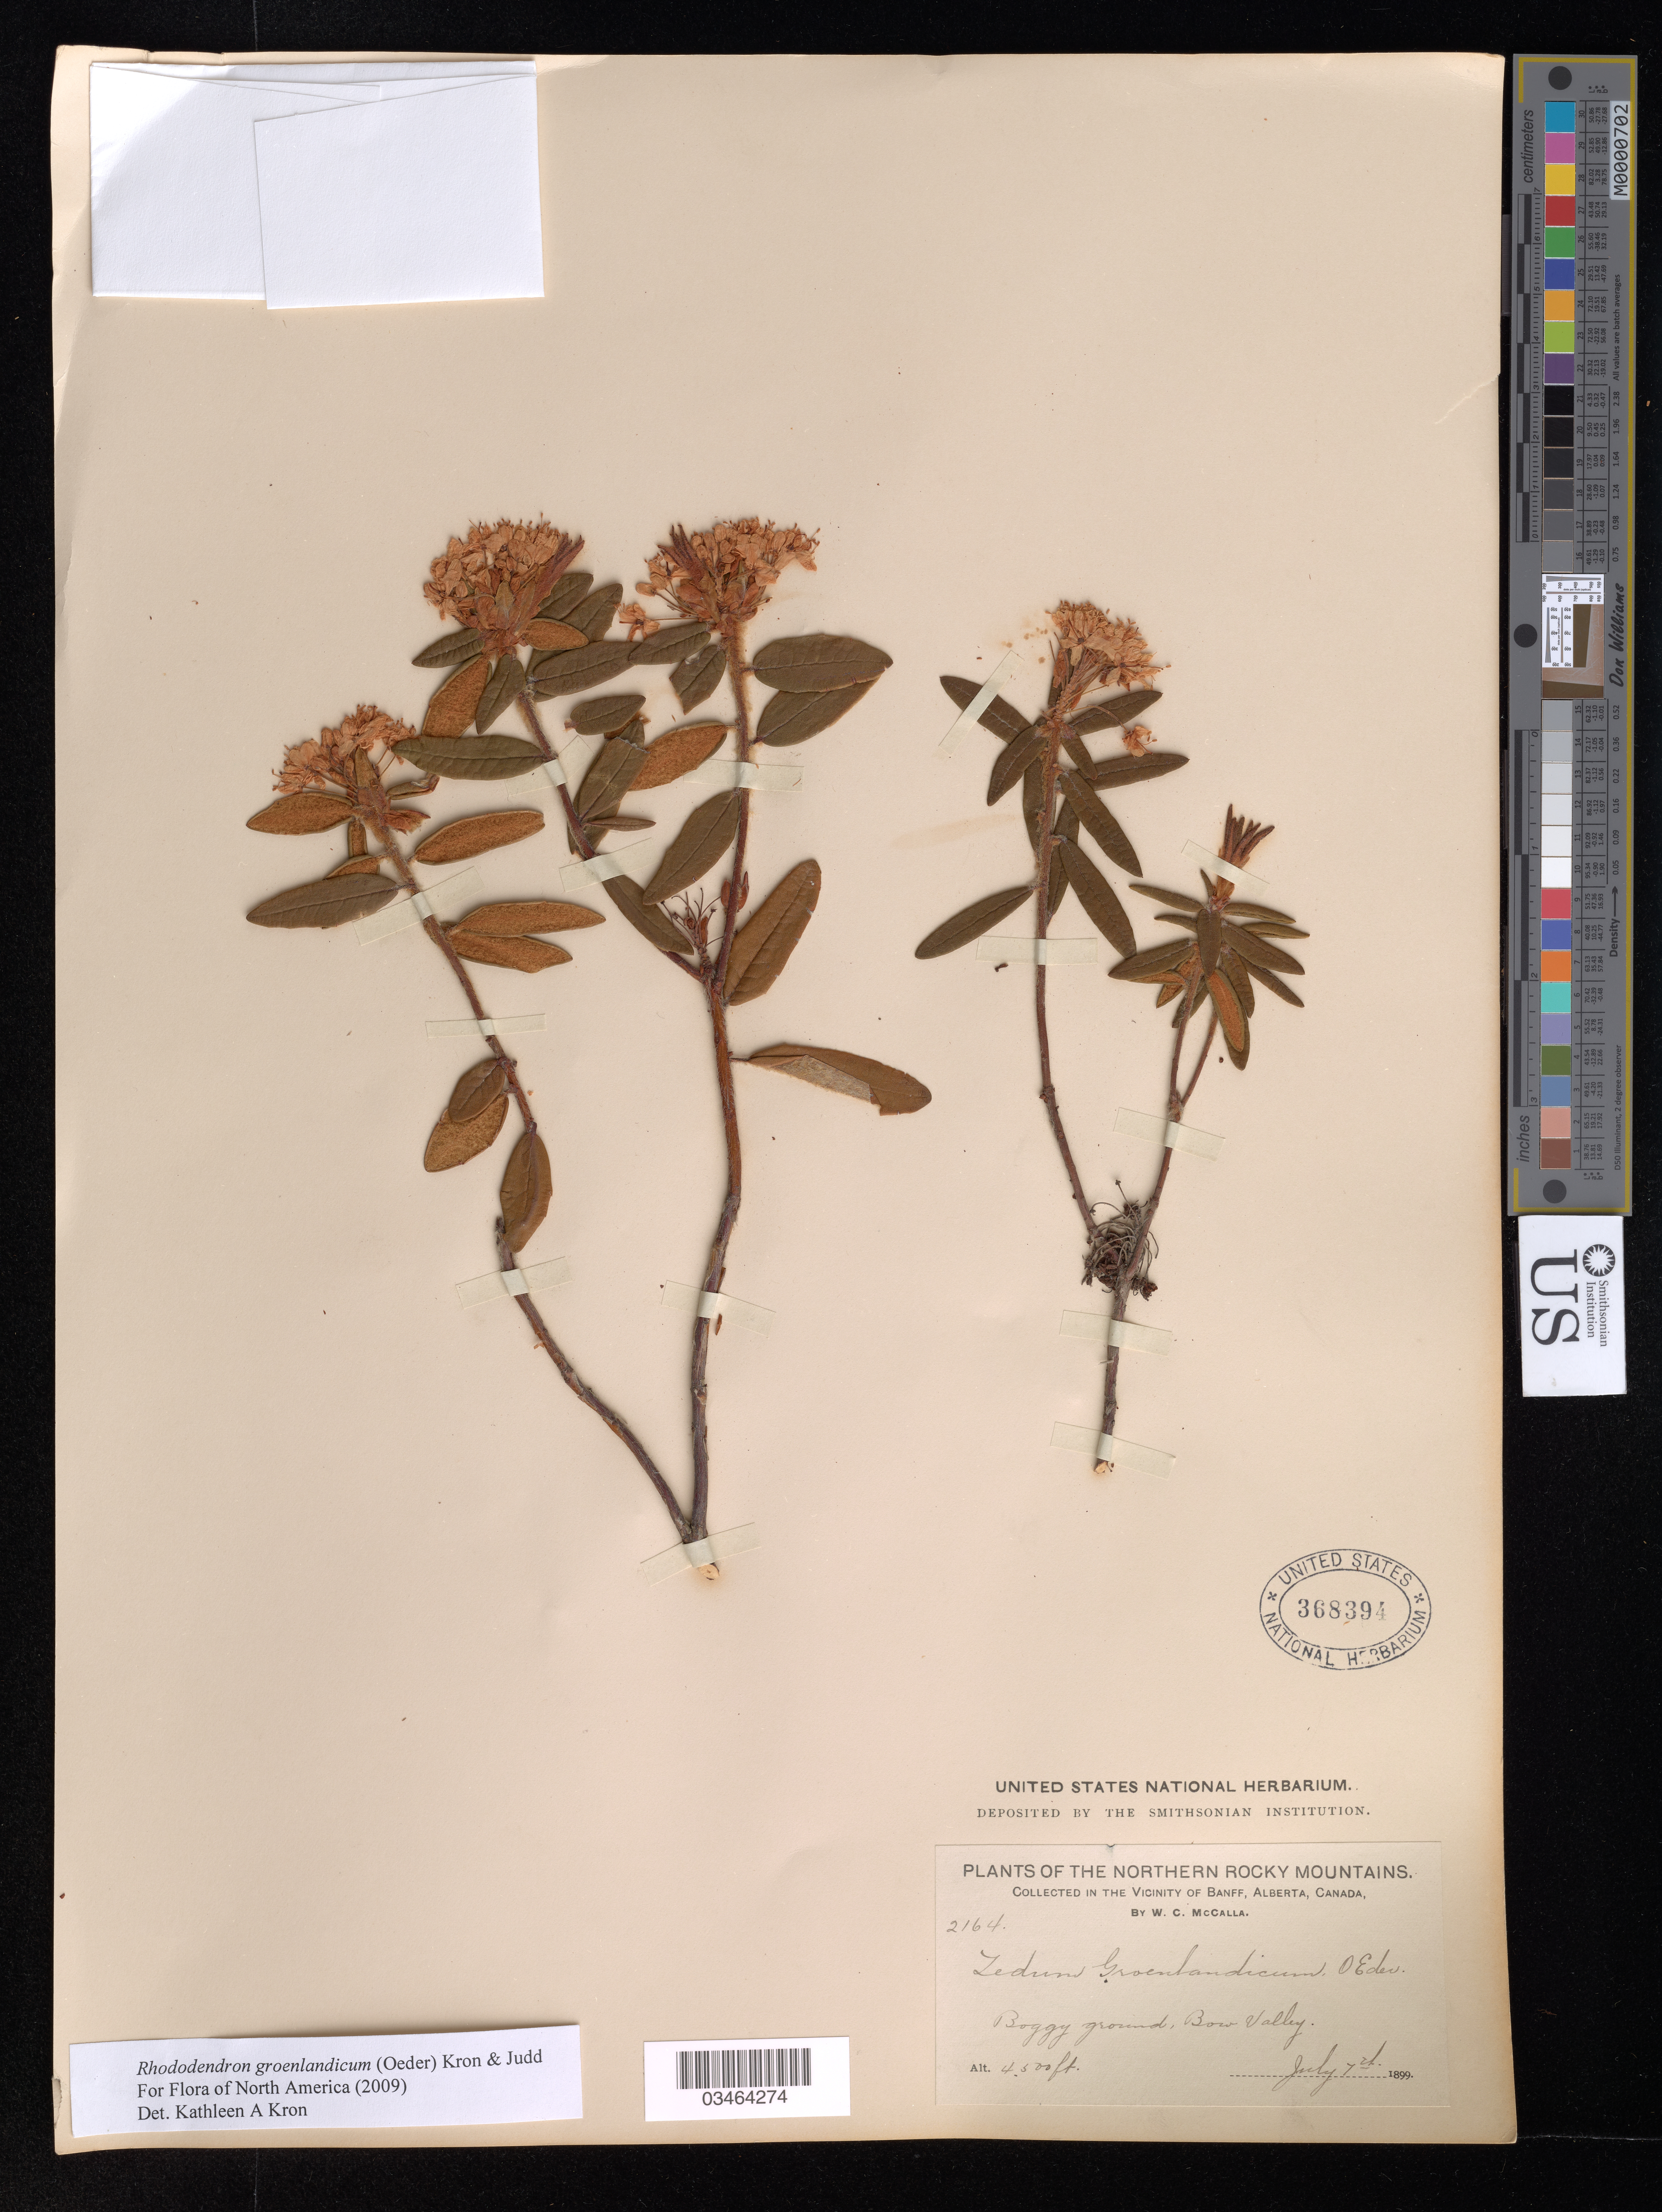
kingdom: Plantae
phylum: Tracheophyta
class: Magnoliopsida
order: Ericales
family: Ericaceae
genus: Rhododendron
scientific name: Rhododendron groenlandicum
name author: (Oeder) Kron & Judd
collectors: W. McCalla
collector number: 2164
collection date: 1899-07-07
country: Canada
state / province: Alberta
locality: In the Vicinity of Banff. Boggy ground, Bow Valley.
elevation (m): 1372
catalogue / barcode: US 368394